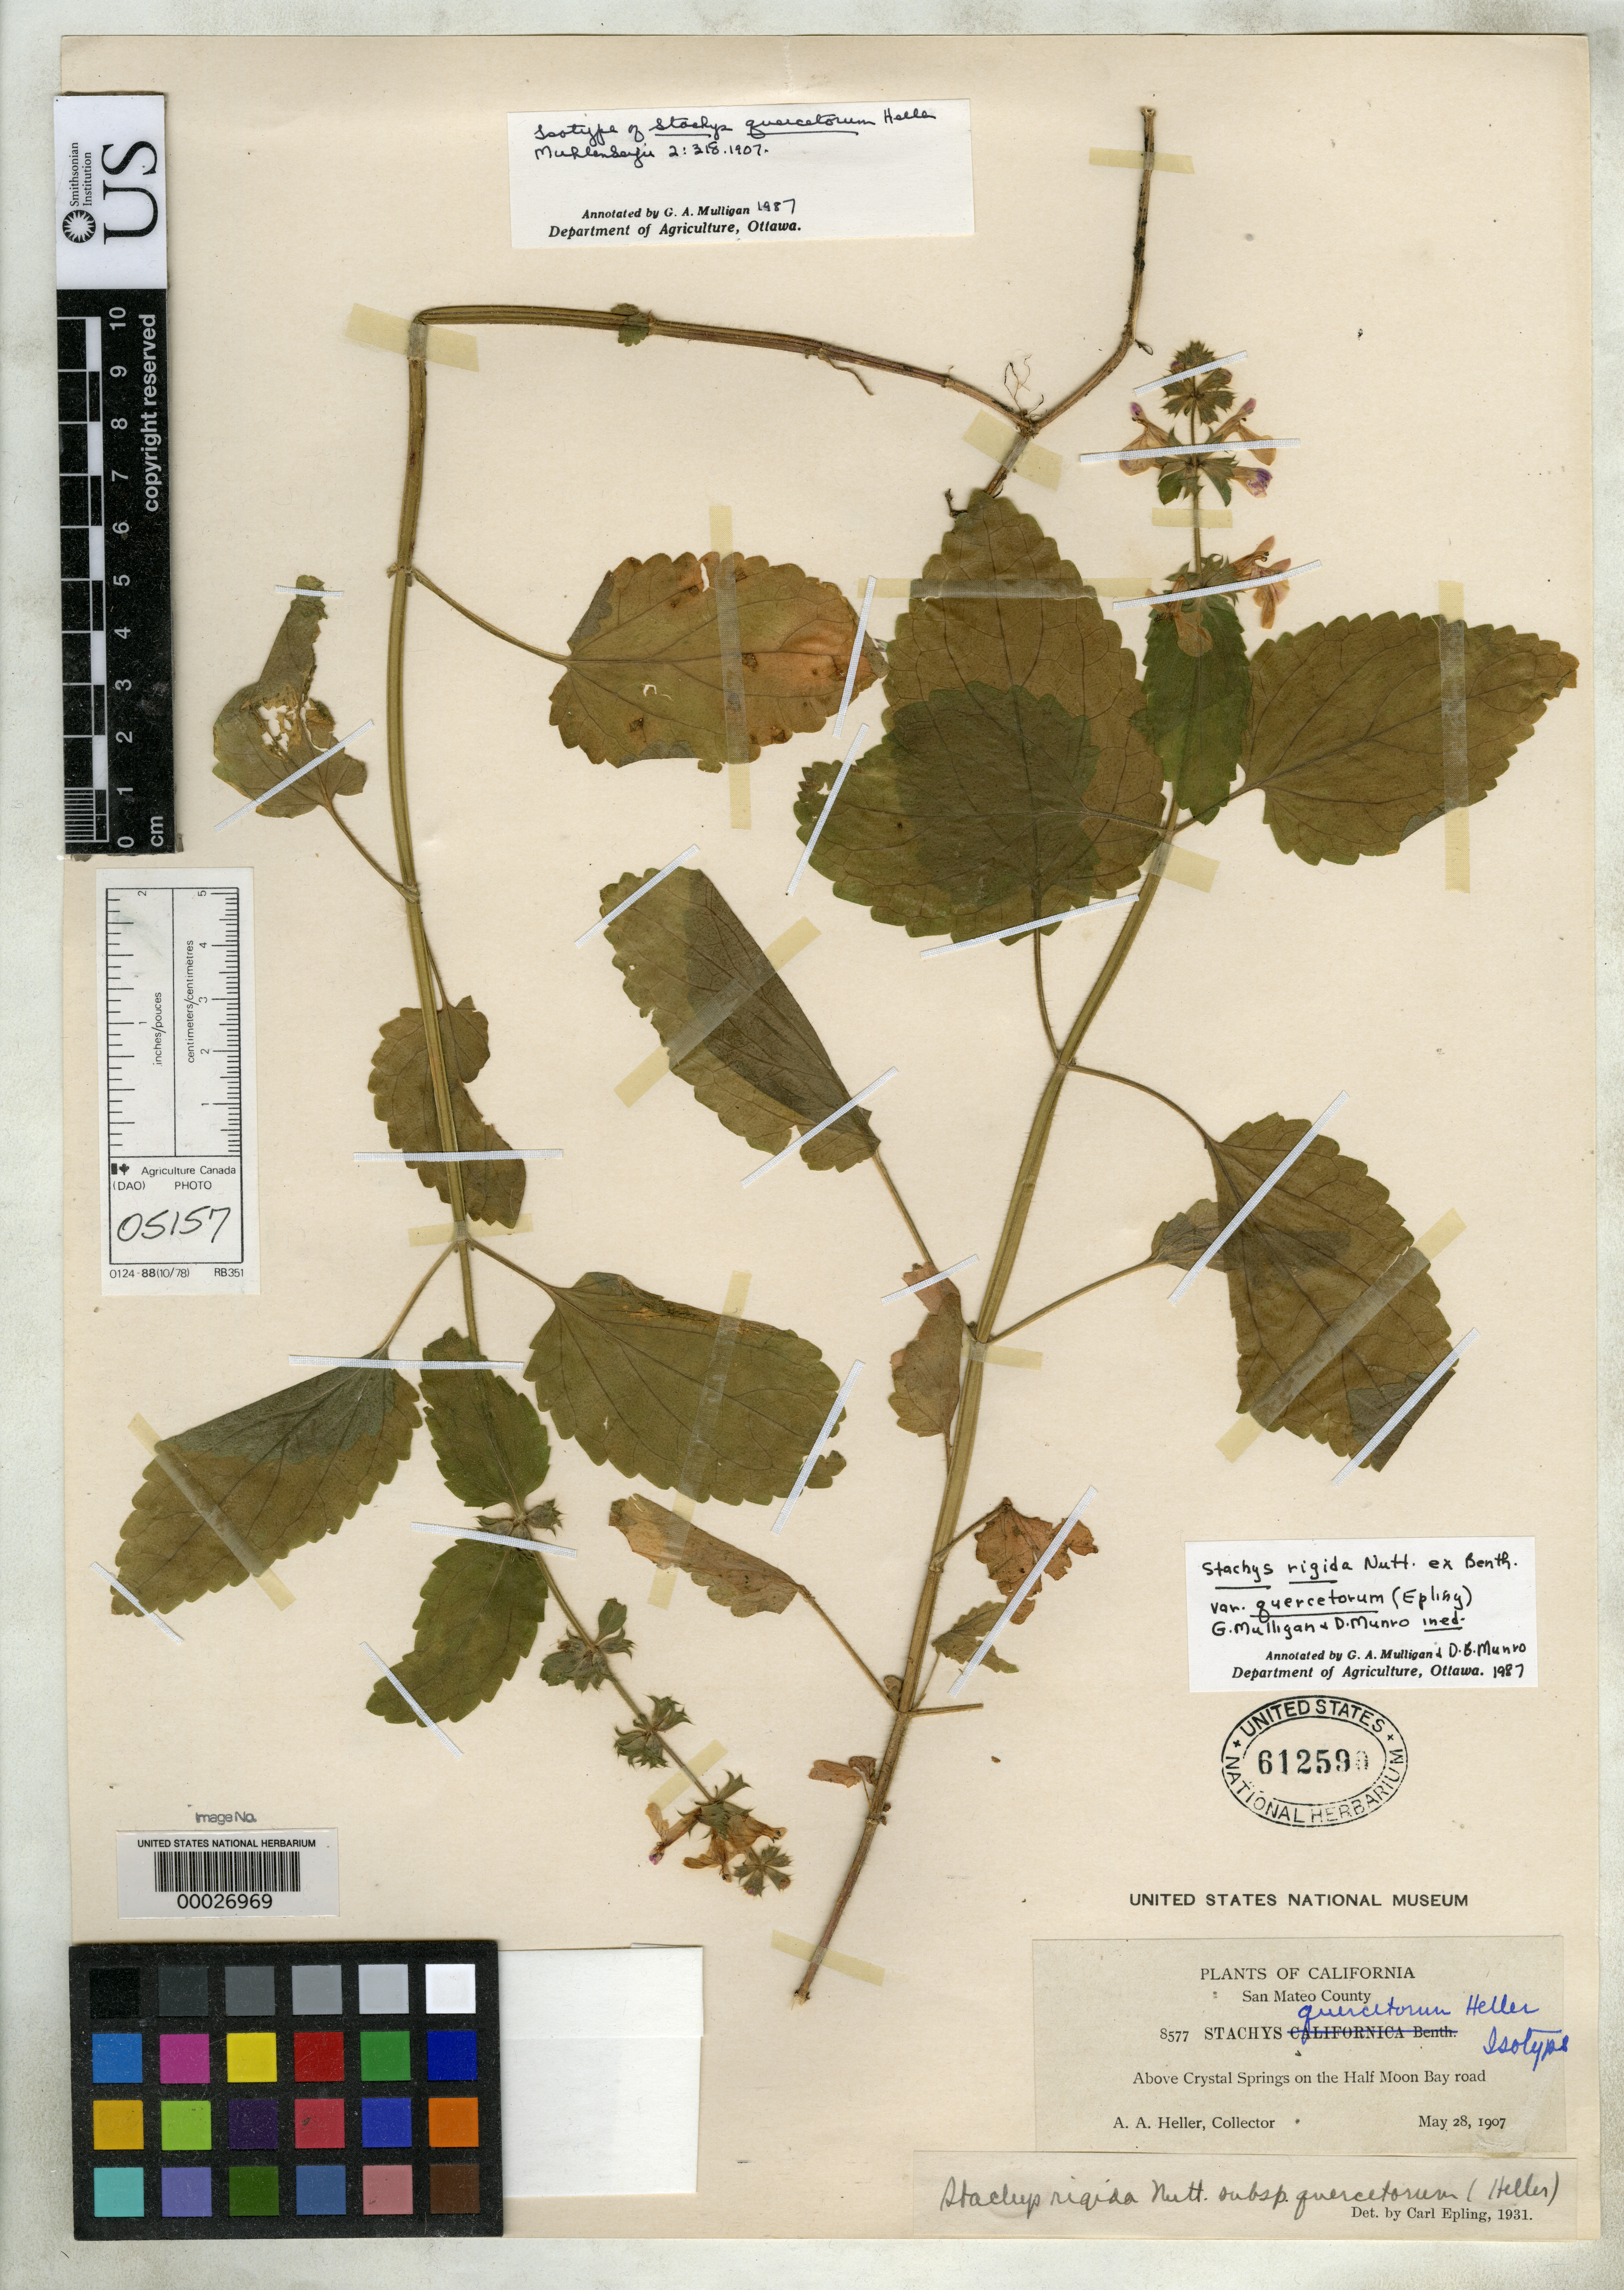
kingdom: Plantae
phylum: Tracheophyta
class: Magnoliopsida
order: Lamiales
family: Lamiaceae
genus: Stachys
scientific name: Stachys quercetorum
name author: A. Heller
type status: Isotype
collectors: A. A. Heller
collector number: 8577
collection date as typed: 28 May 1907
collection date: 1907-05-28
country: United States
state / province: California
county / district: San Mateo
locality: Above Crystal Springs on Half Moon Bay Road.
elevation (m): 137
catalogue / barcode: US 612599